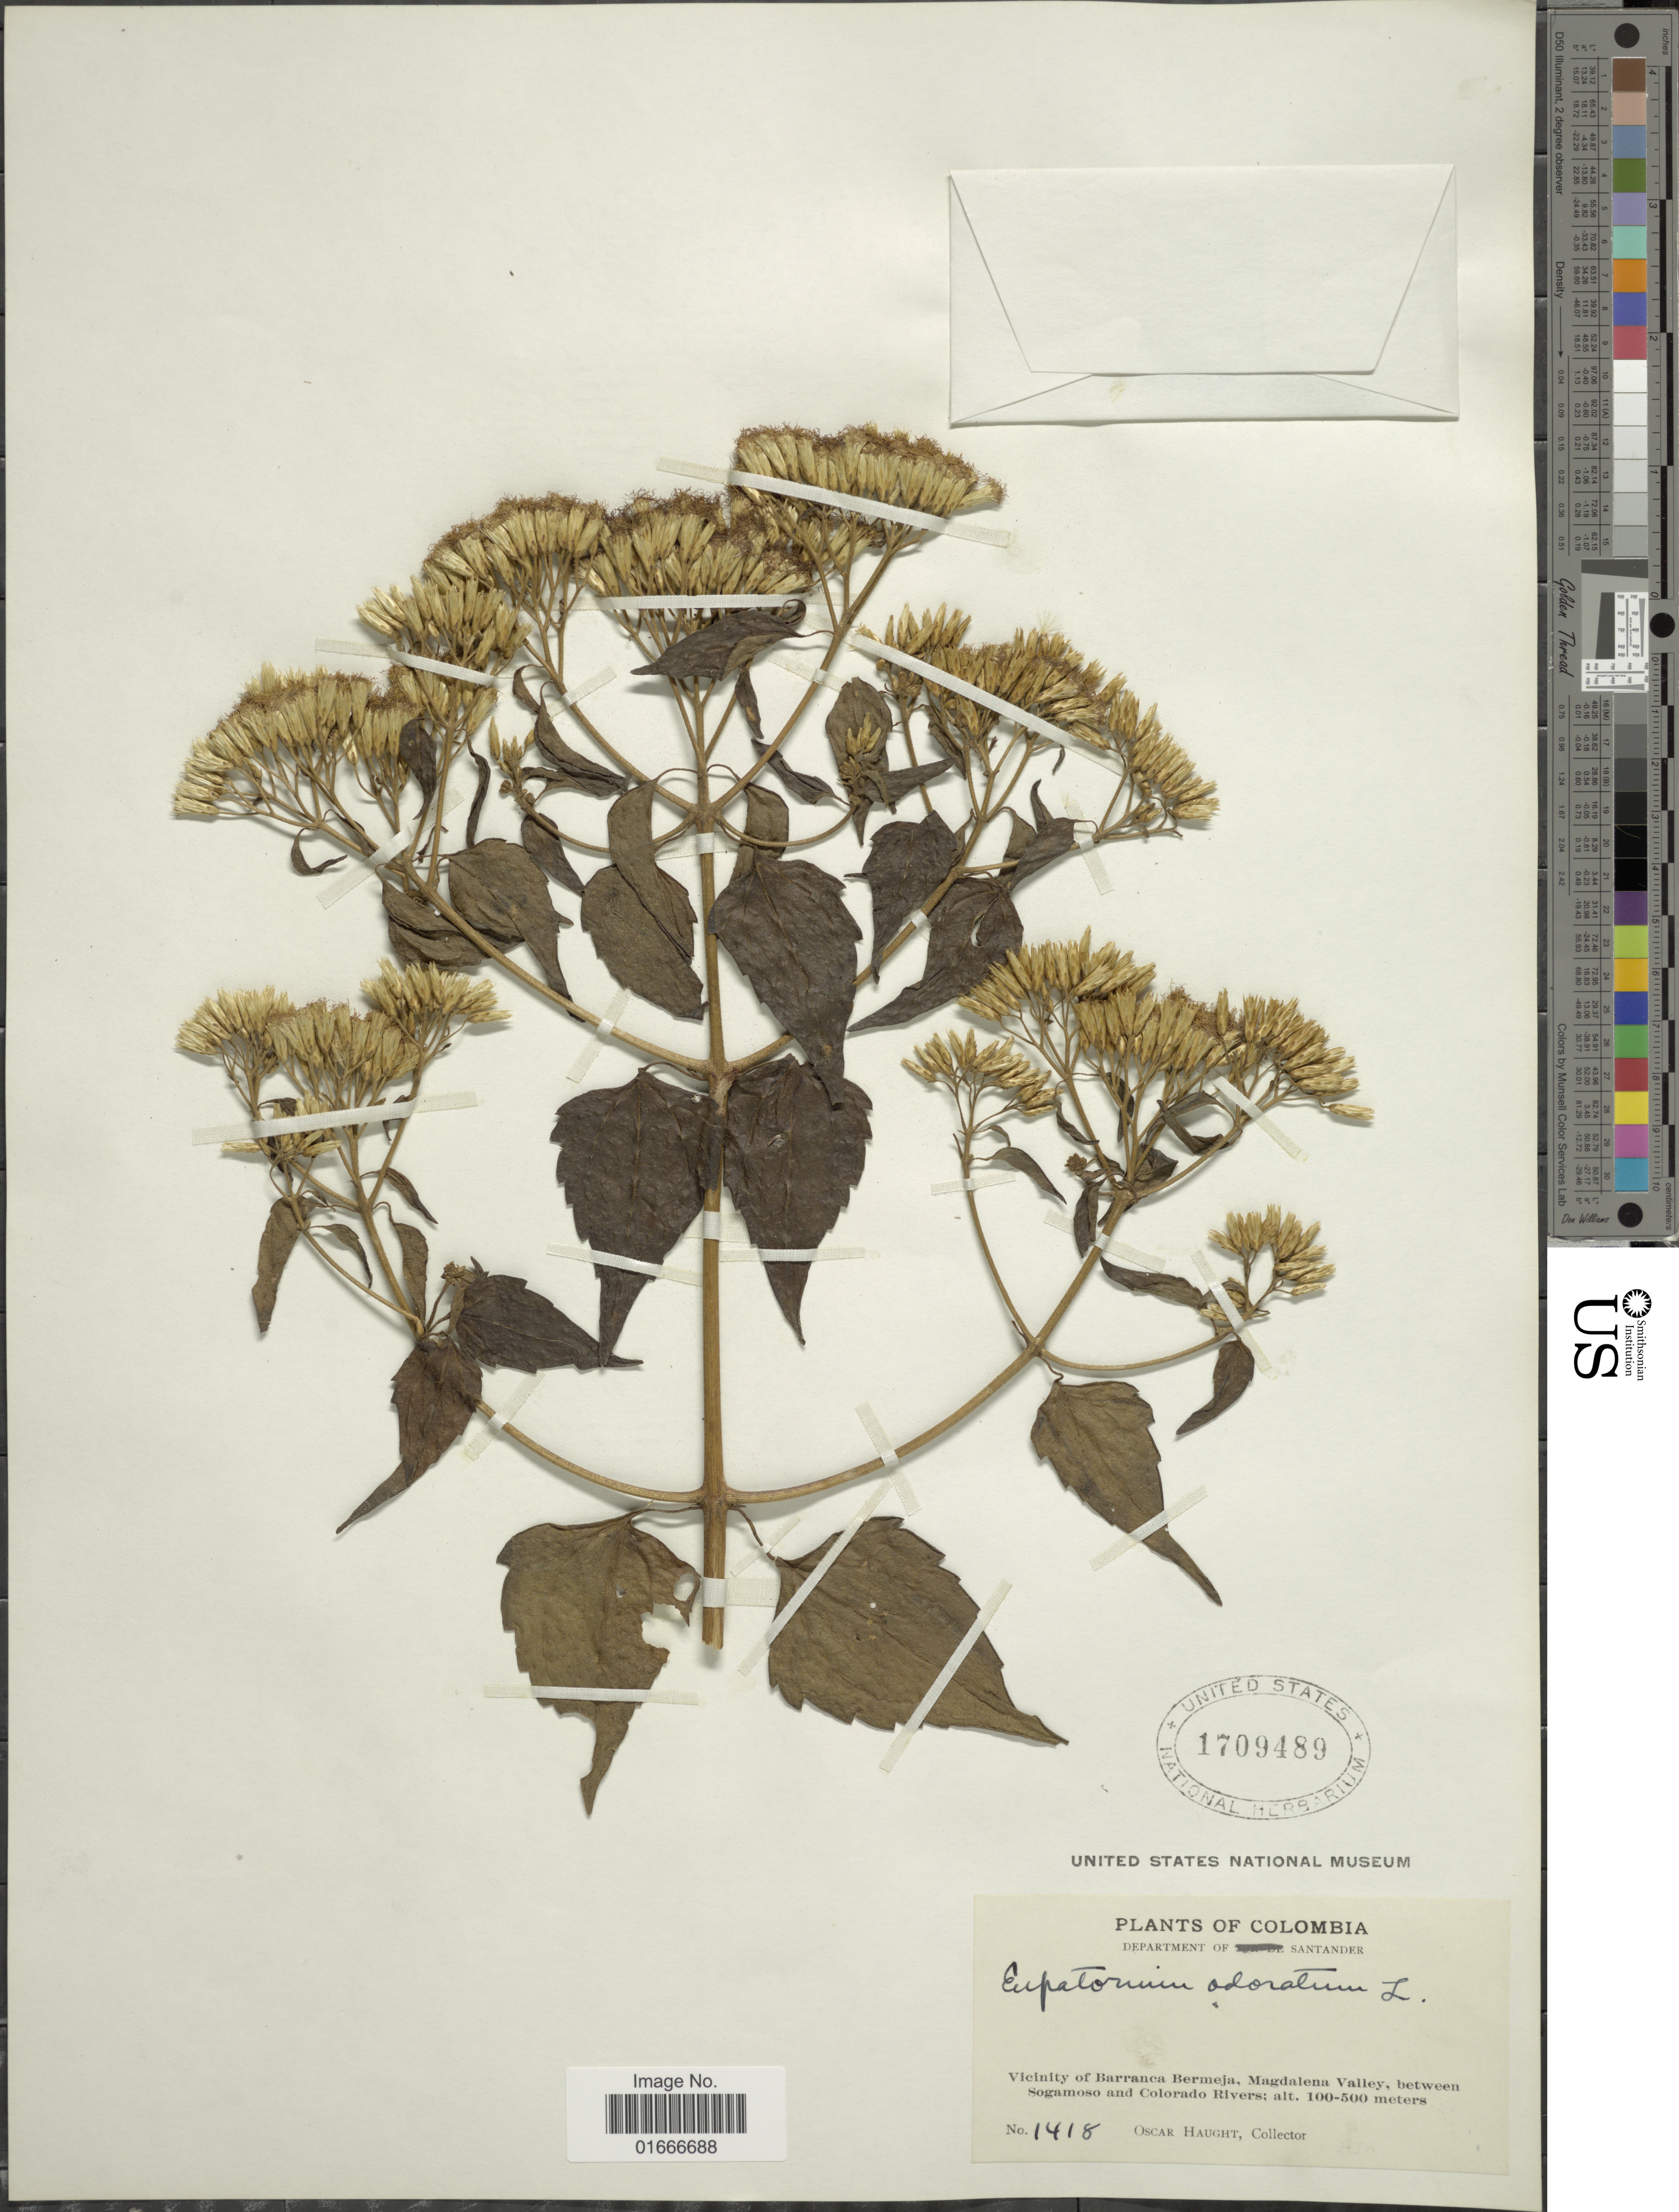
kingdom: Plantae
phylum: Tracheophyta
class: Magnoliopsida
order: Asterales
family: Asteraceae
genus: Chromolaena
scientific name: Chromolaena odorata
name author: (L.) R.M. King & H. Rob.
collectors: O. Haught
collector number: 1418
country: Colombia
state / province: Santander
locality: Vicinity of Barranca Bermeja, Magdalena Valley, between Sogamoso and Colorado Rivers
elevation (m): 100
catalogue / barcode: US 1709489